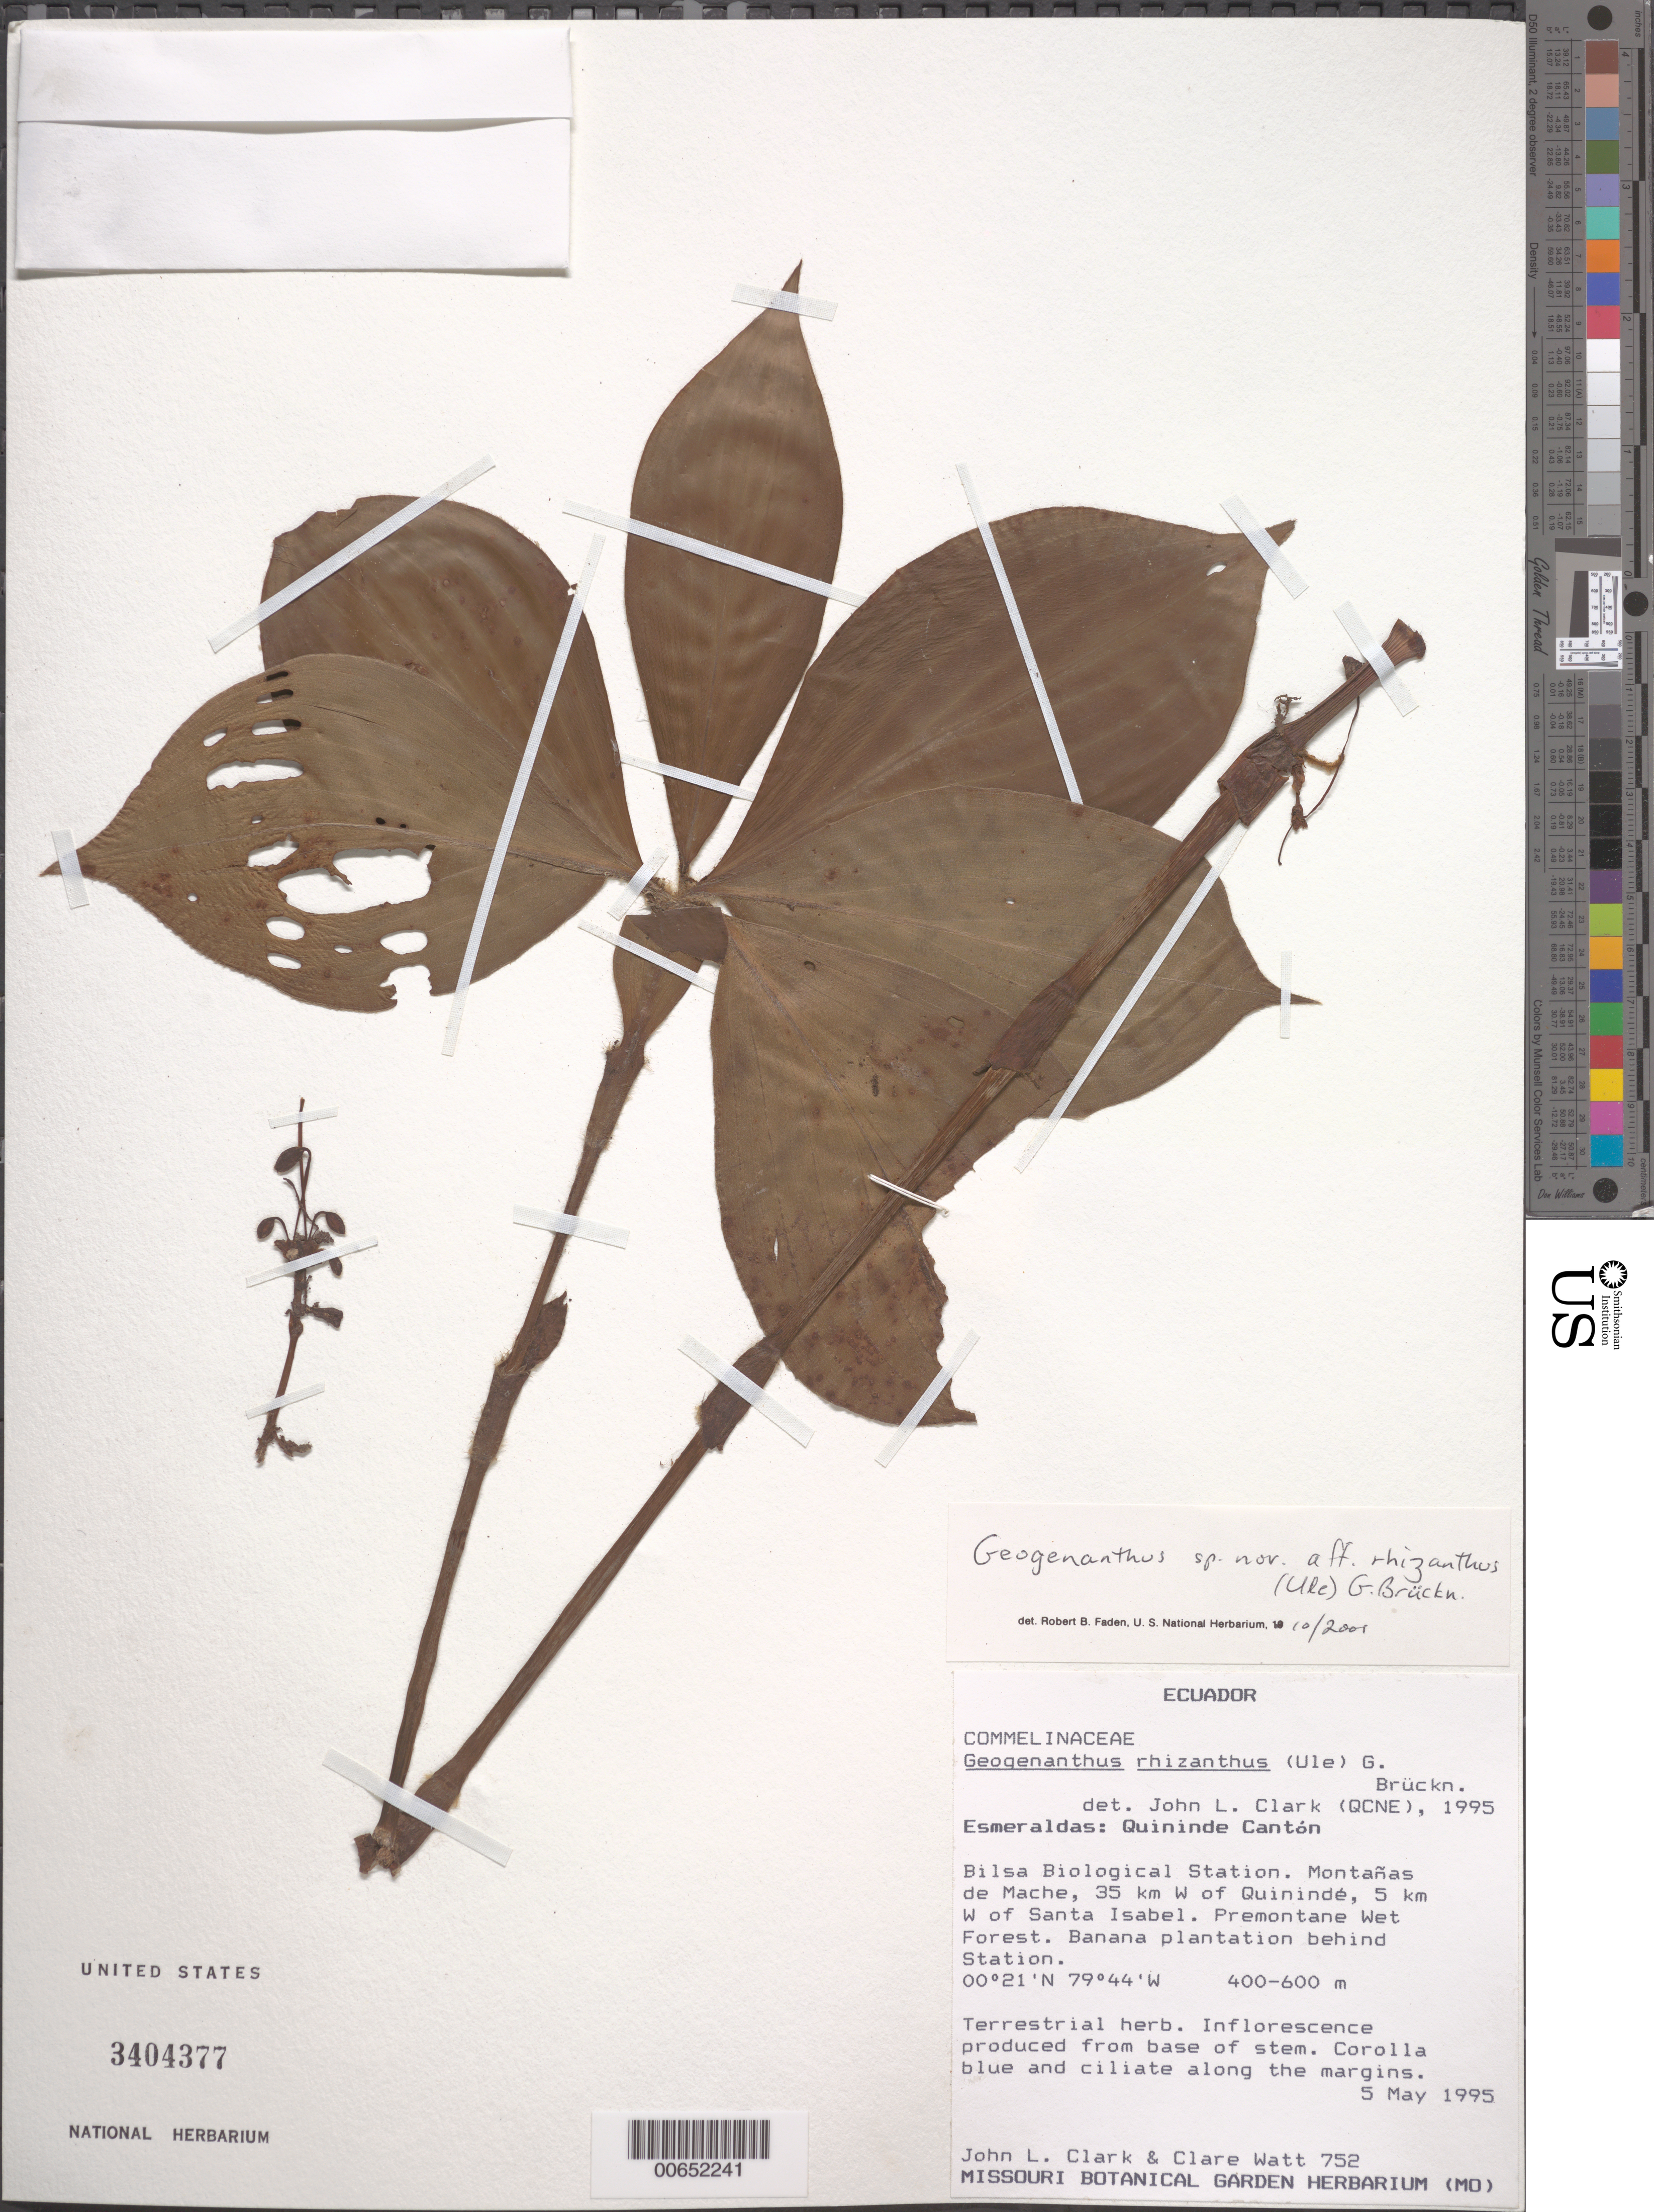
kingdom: Plantae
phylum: Tracheophyta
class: Liliopsida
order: Commelinales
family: Commelinaceae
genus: Geogenanthus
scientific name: Geogenanthus rhizanthus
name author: (Ule) G. Brückn.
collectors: J. L. Clark & C. Watt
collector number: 752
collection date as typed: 05 May 1995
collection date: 1995-05-05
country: Ecuador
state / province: Esmeraldas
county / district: Quinindé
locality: Bilsa Biological Station, W of Quininde, W of Santa Isabel, banana plantation behind Station.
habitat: Premontane wet forest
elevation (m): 400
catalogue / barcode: US 3404377